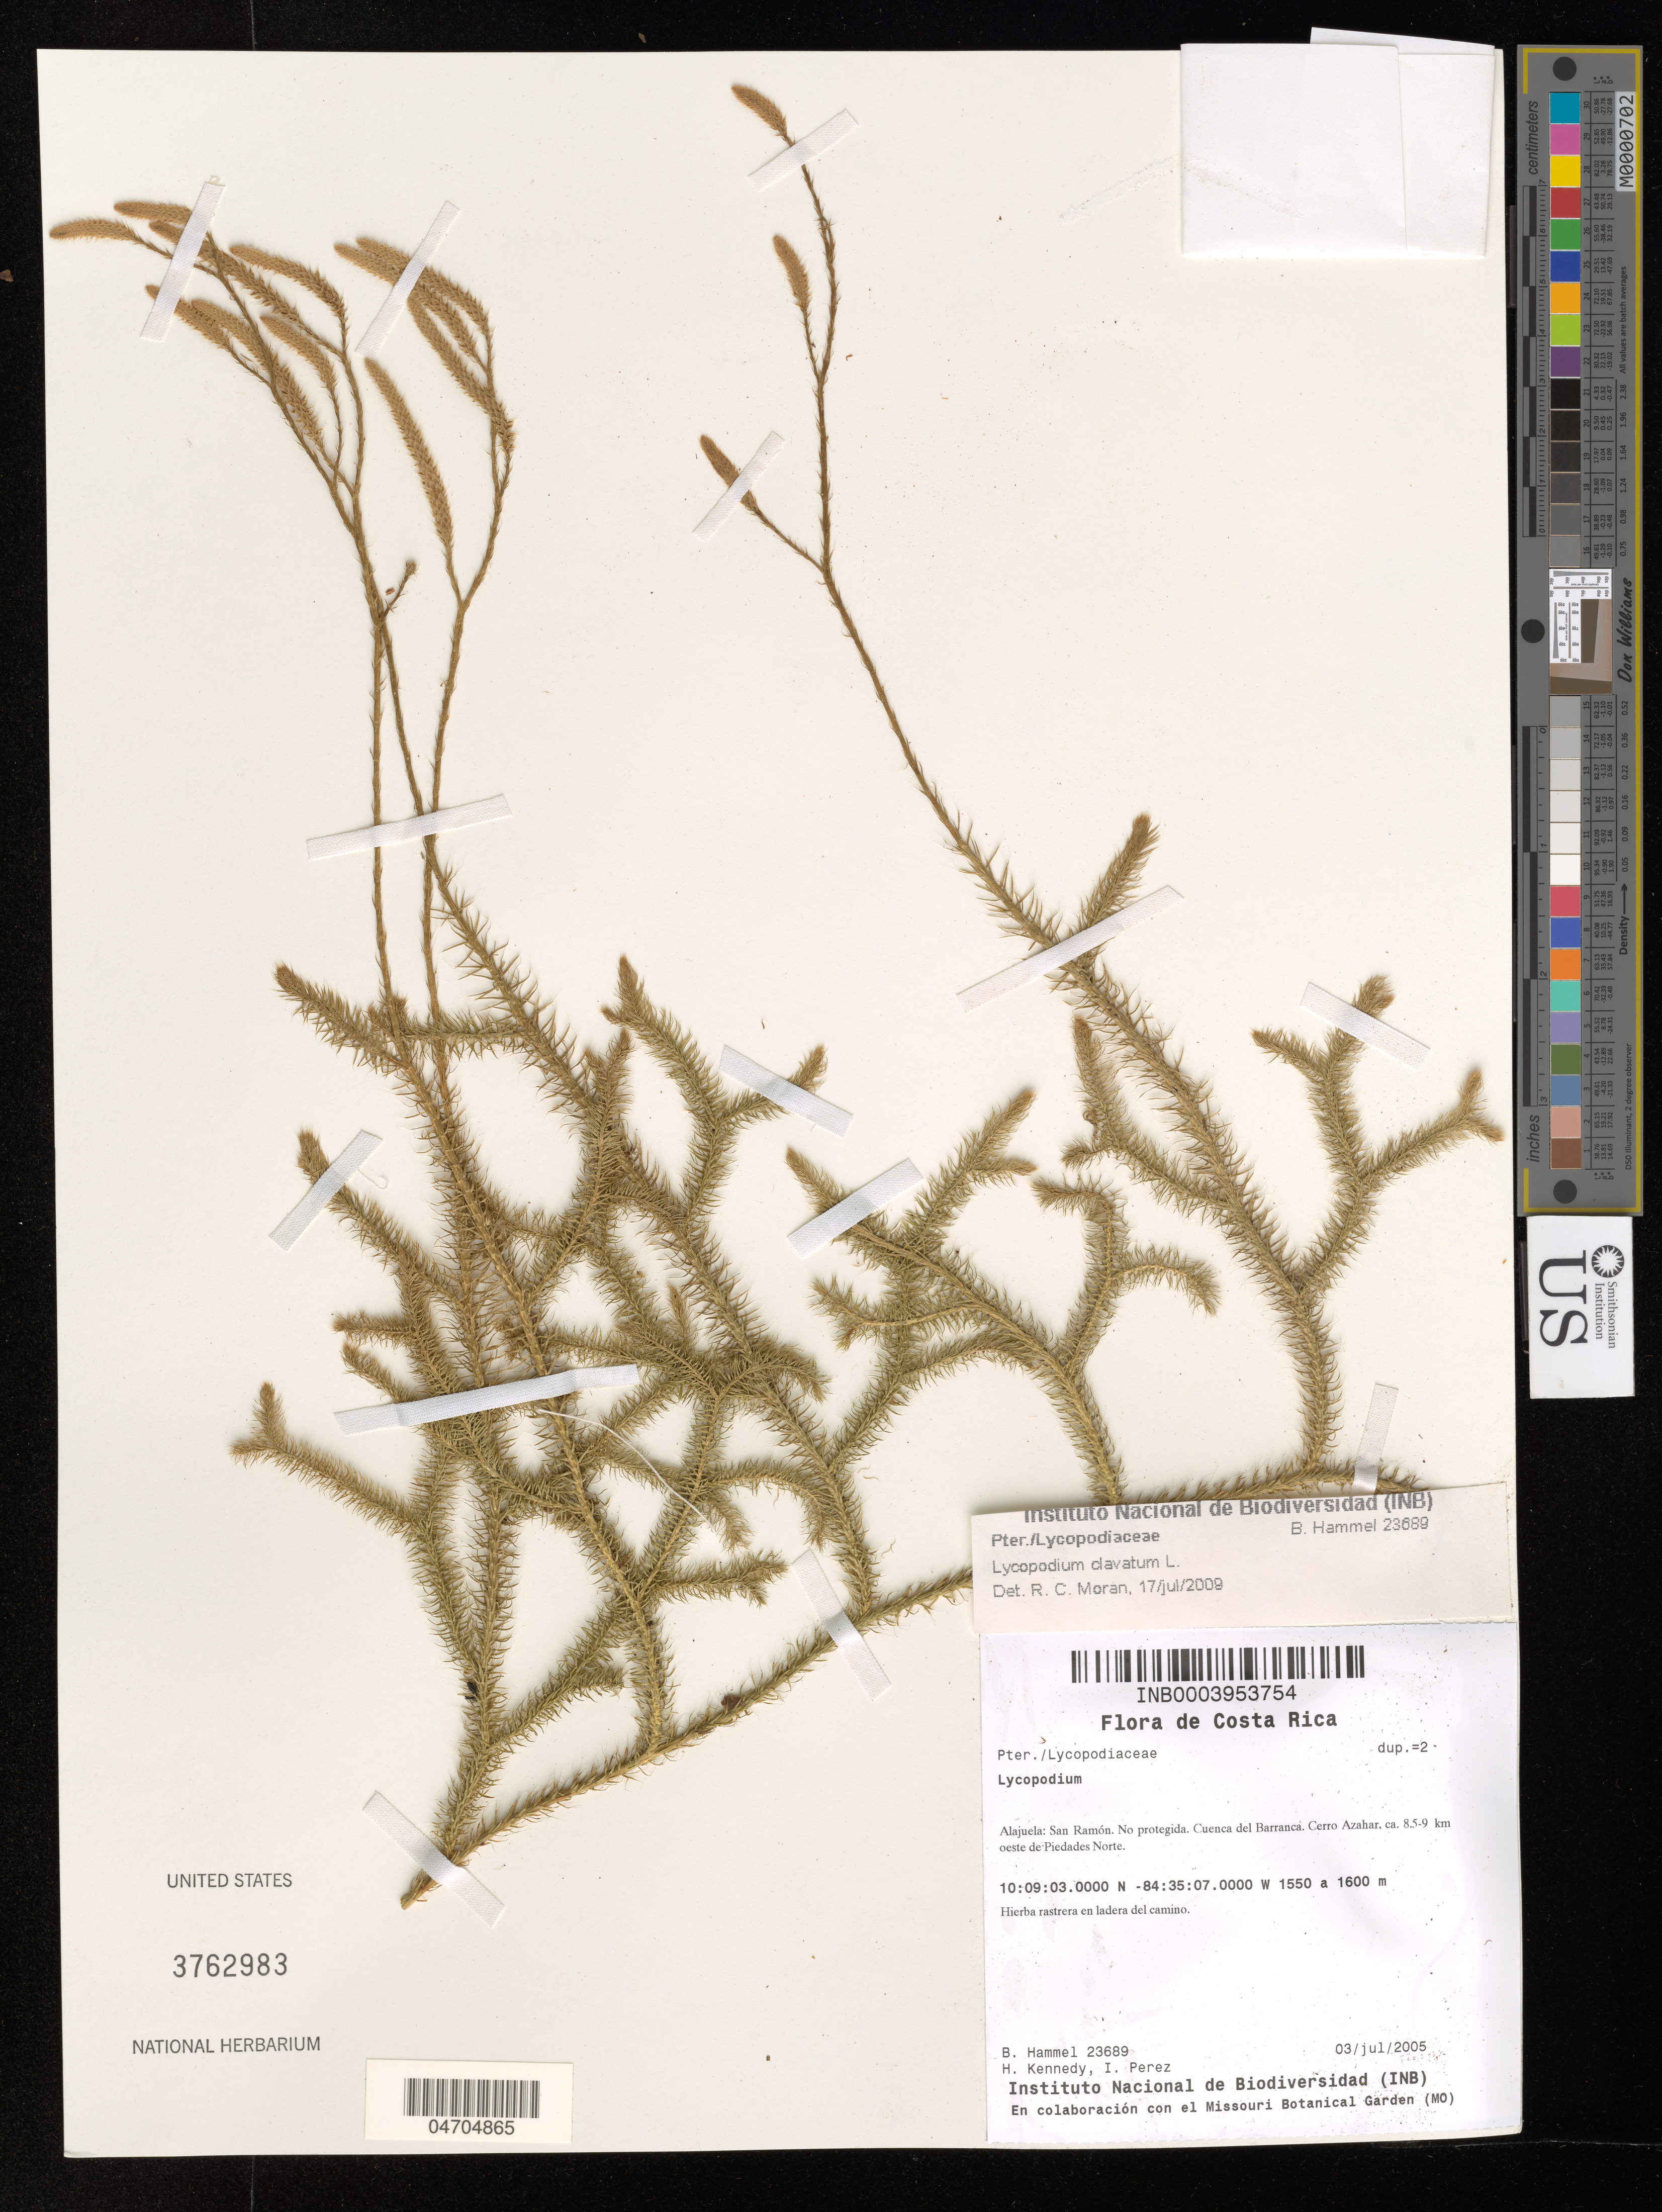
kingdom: Plantae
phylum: Tracheophyta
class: Lycopodiopsida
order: Lycopodiales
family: Lycopodiaceae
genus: Lycopodium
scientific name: Lycopodium clavatum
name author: L.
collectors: B. Hammel, H. C. Kennedy & I. Perez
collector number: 23689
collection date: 2005-07-03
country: Costa Rica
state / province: Alajuela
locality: San Ramón. No protegida. Cuenca del Barranca. Cerro Azahar, ca. 8.5-9 km oeste de Piedades Norte.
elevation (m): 1550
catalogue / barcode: US 3762983